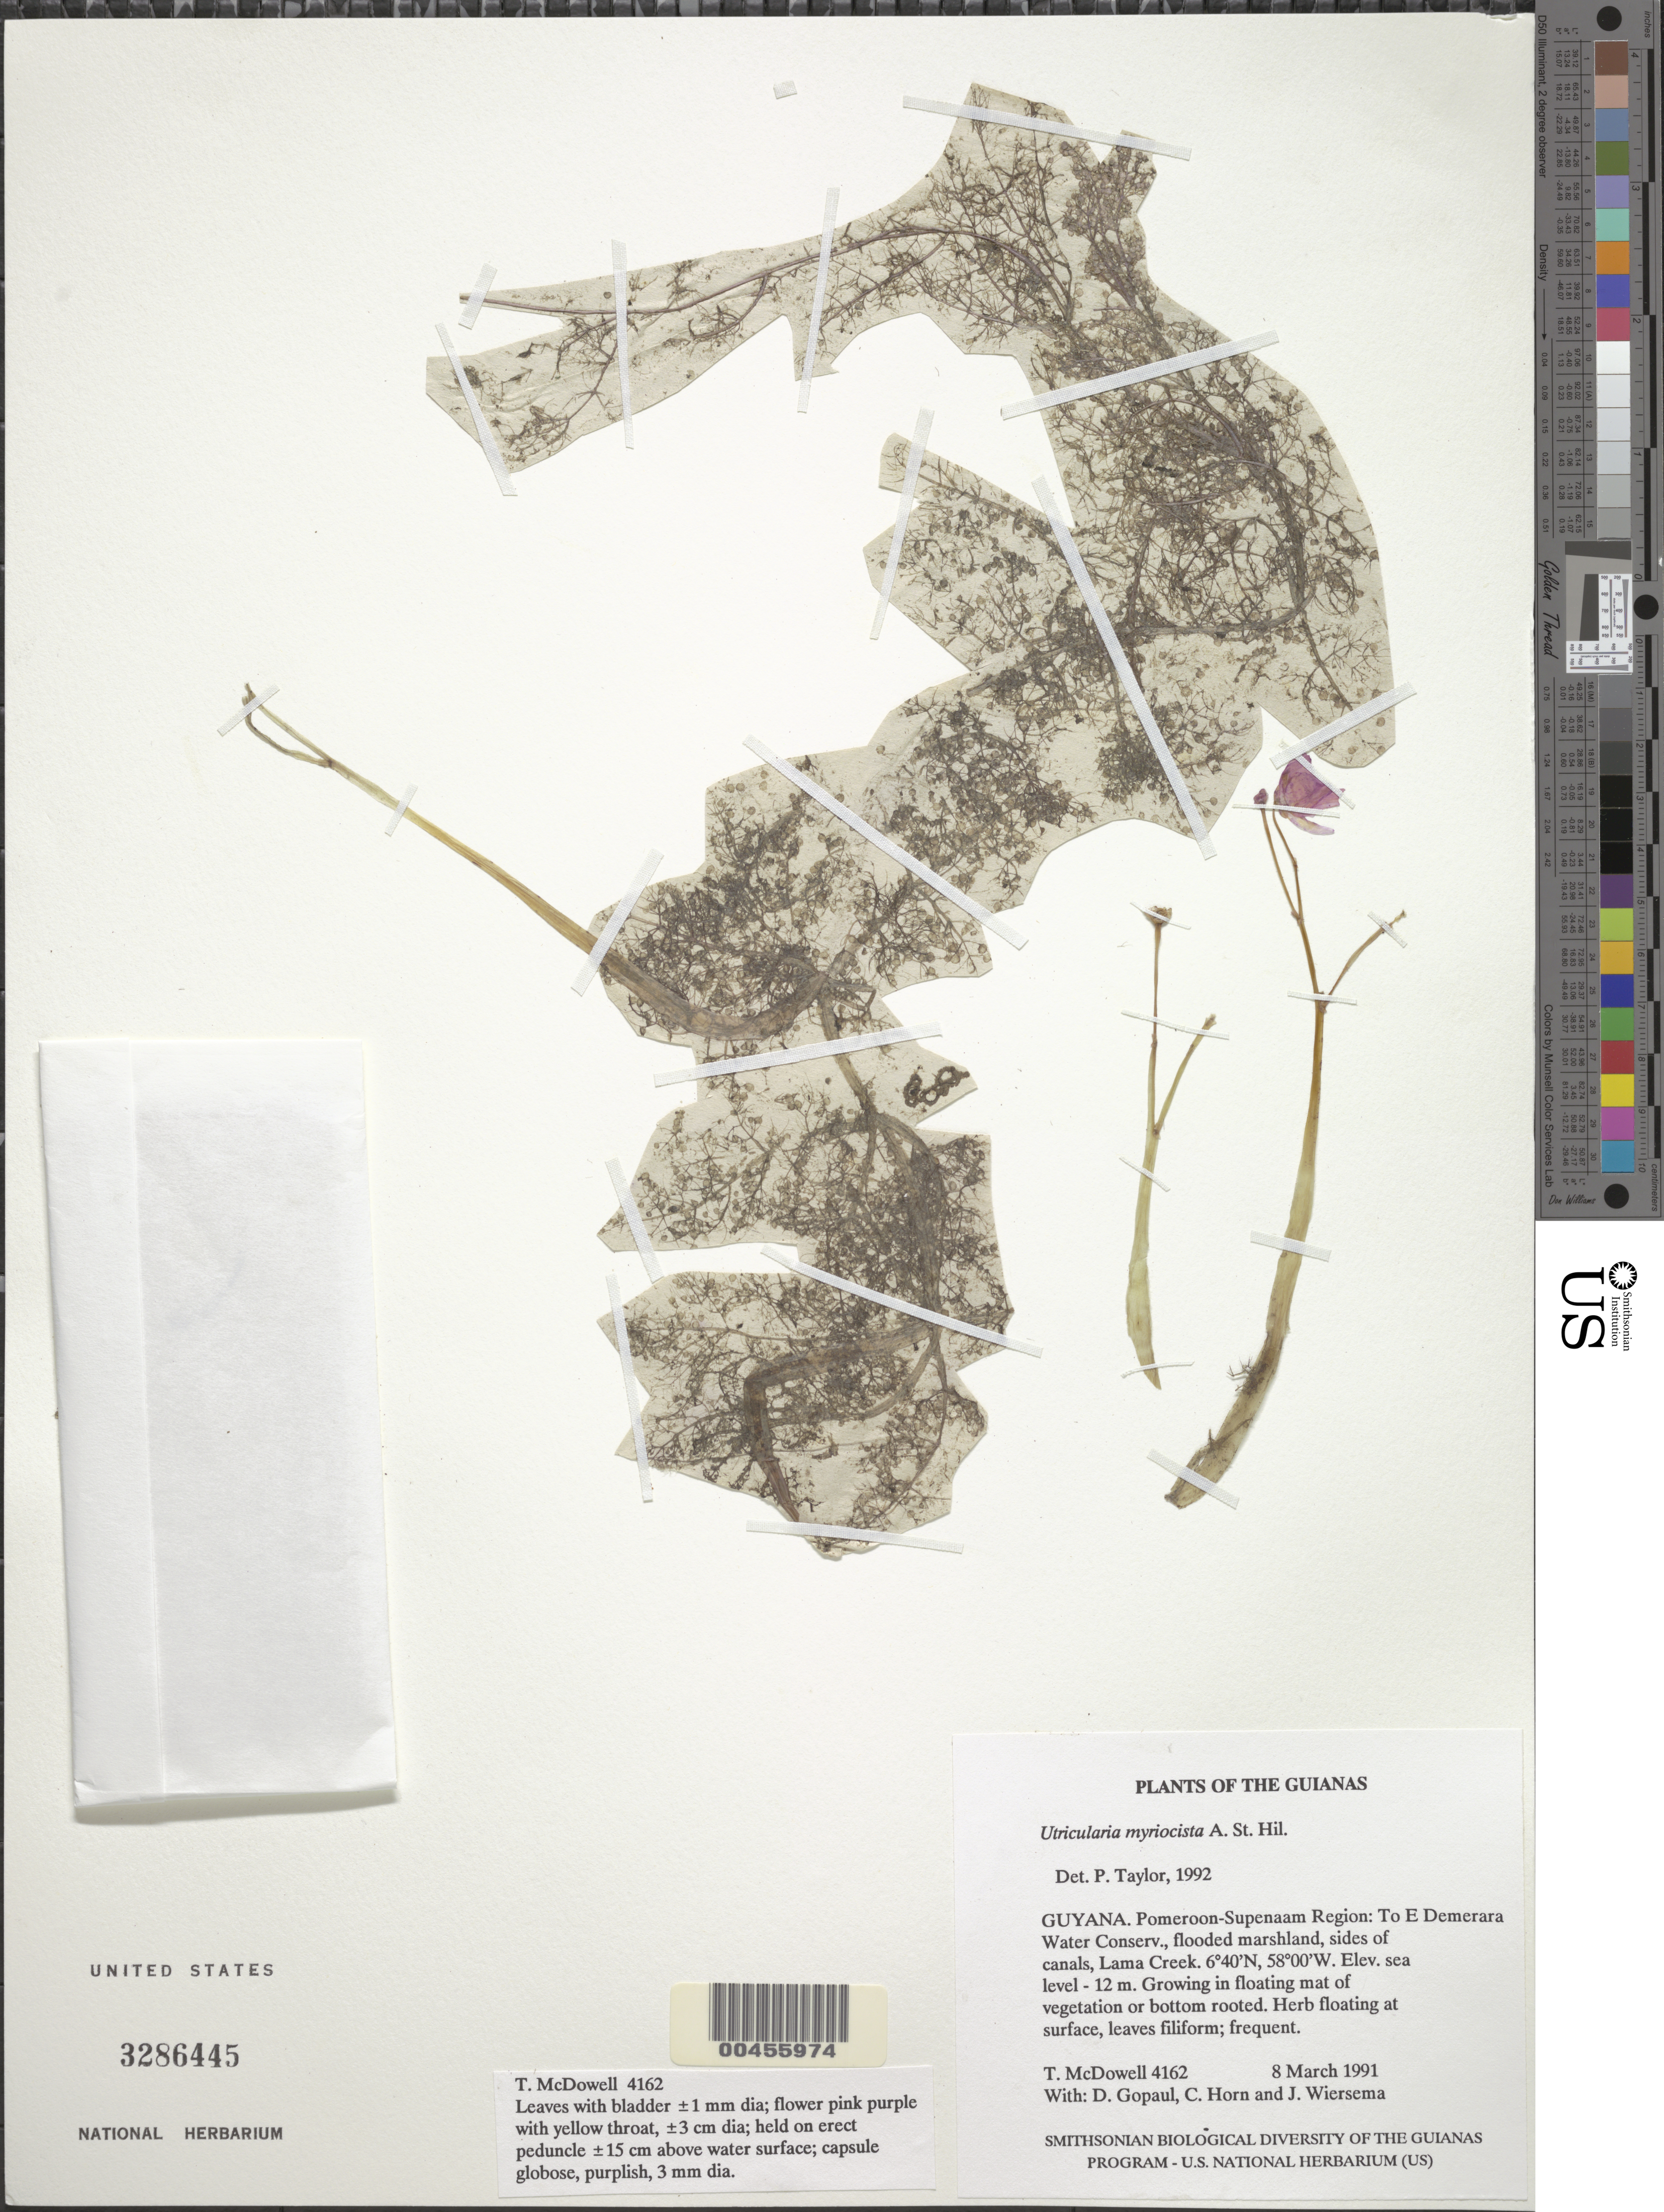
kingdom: Plantae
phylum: Tracheophyta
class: Magnoliopsida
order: Lamiales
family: Lentibulariaceae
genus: Utricularia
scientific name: Utricularia myriocista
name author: A. St.-Hil. & Girard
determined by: Taylor, P.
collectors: T. McDowell, D. Gopaul, C. N. Horn & J. H. Wiersema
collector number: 4162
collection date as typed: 8 March 1991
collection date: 1991-03-08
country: Guyana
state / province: Demerara-Mahaica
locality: To E Demerara Water Conservancy, Lama Creek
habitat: Flooded marshland, sides of canals; growing in floating mat of vegetation or bottom rooted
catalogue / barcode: US 3286445